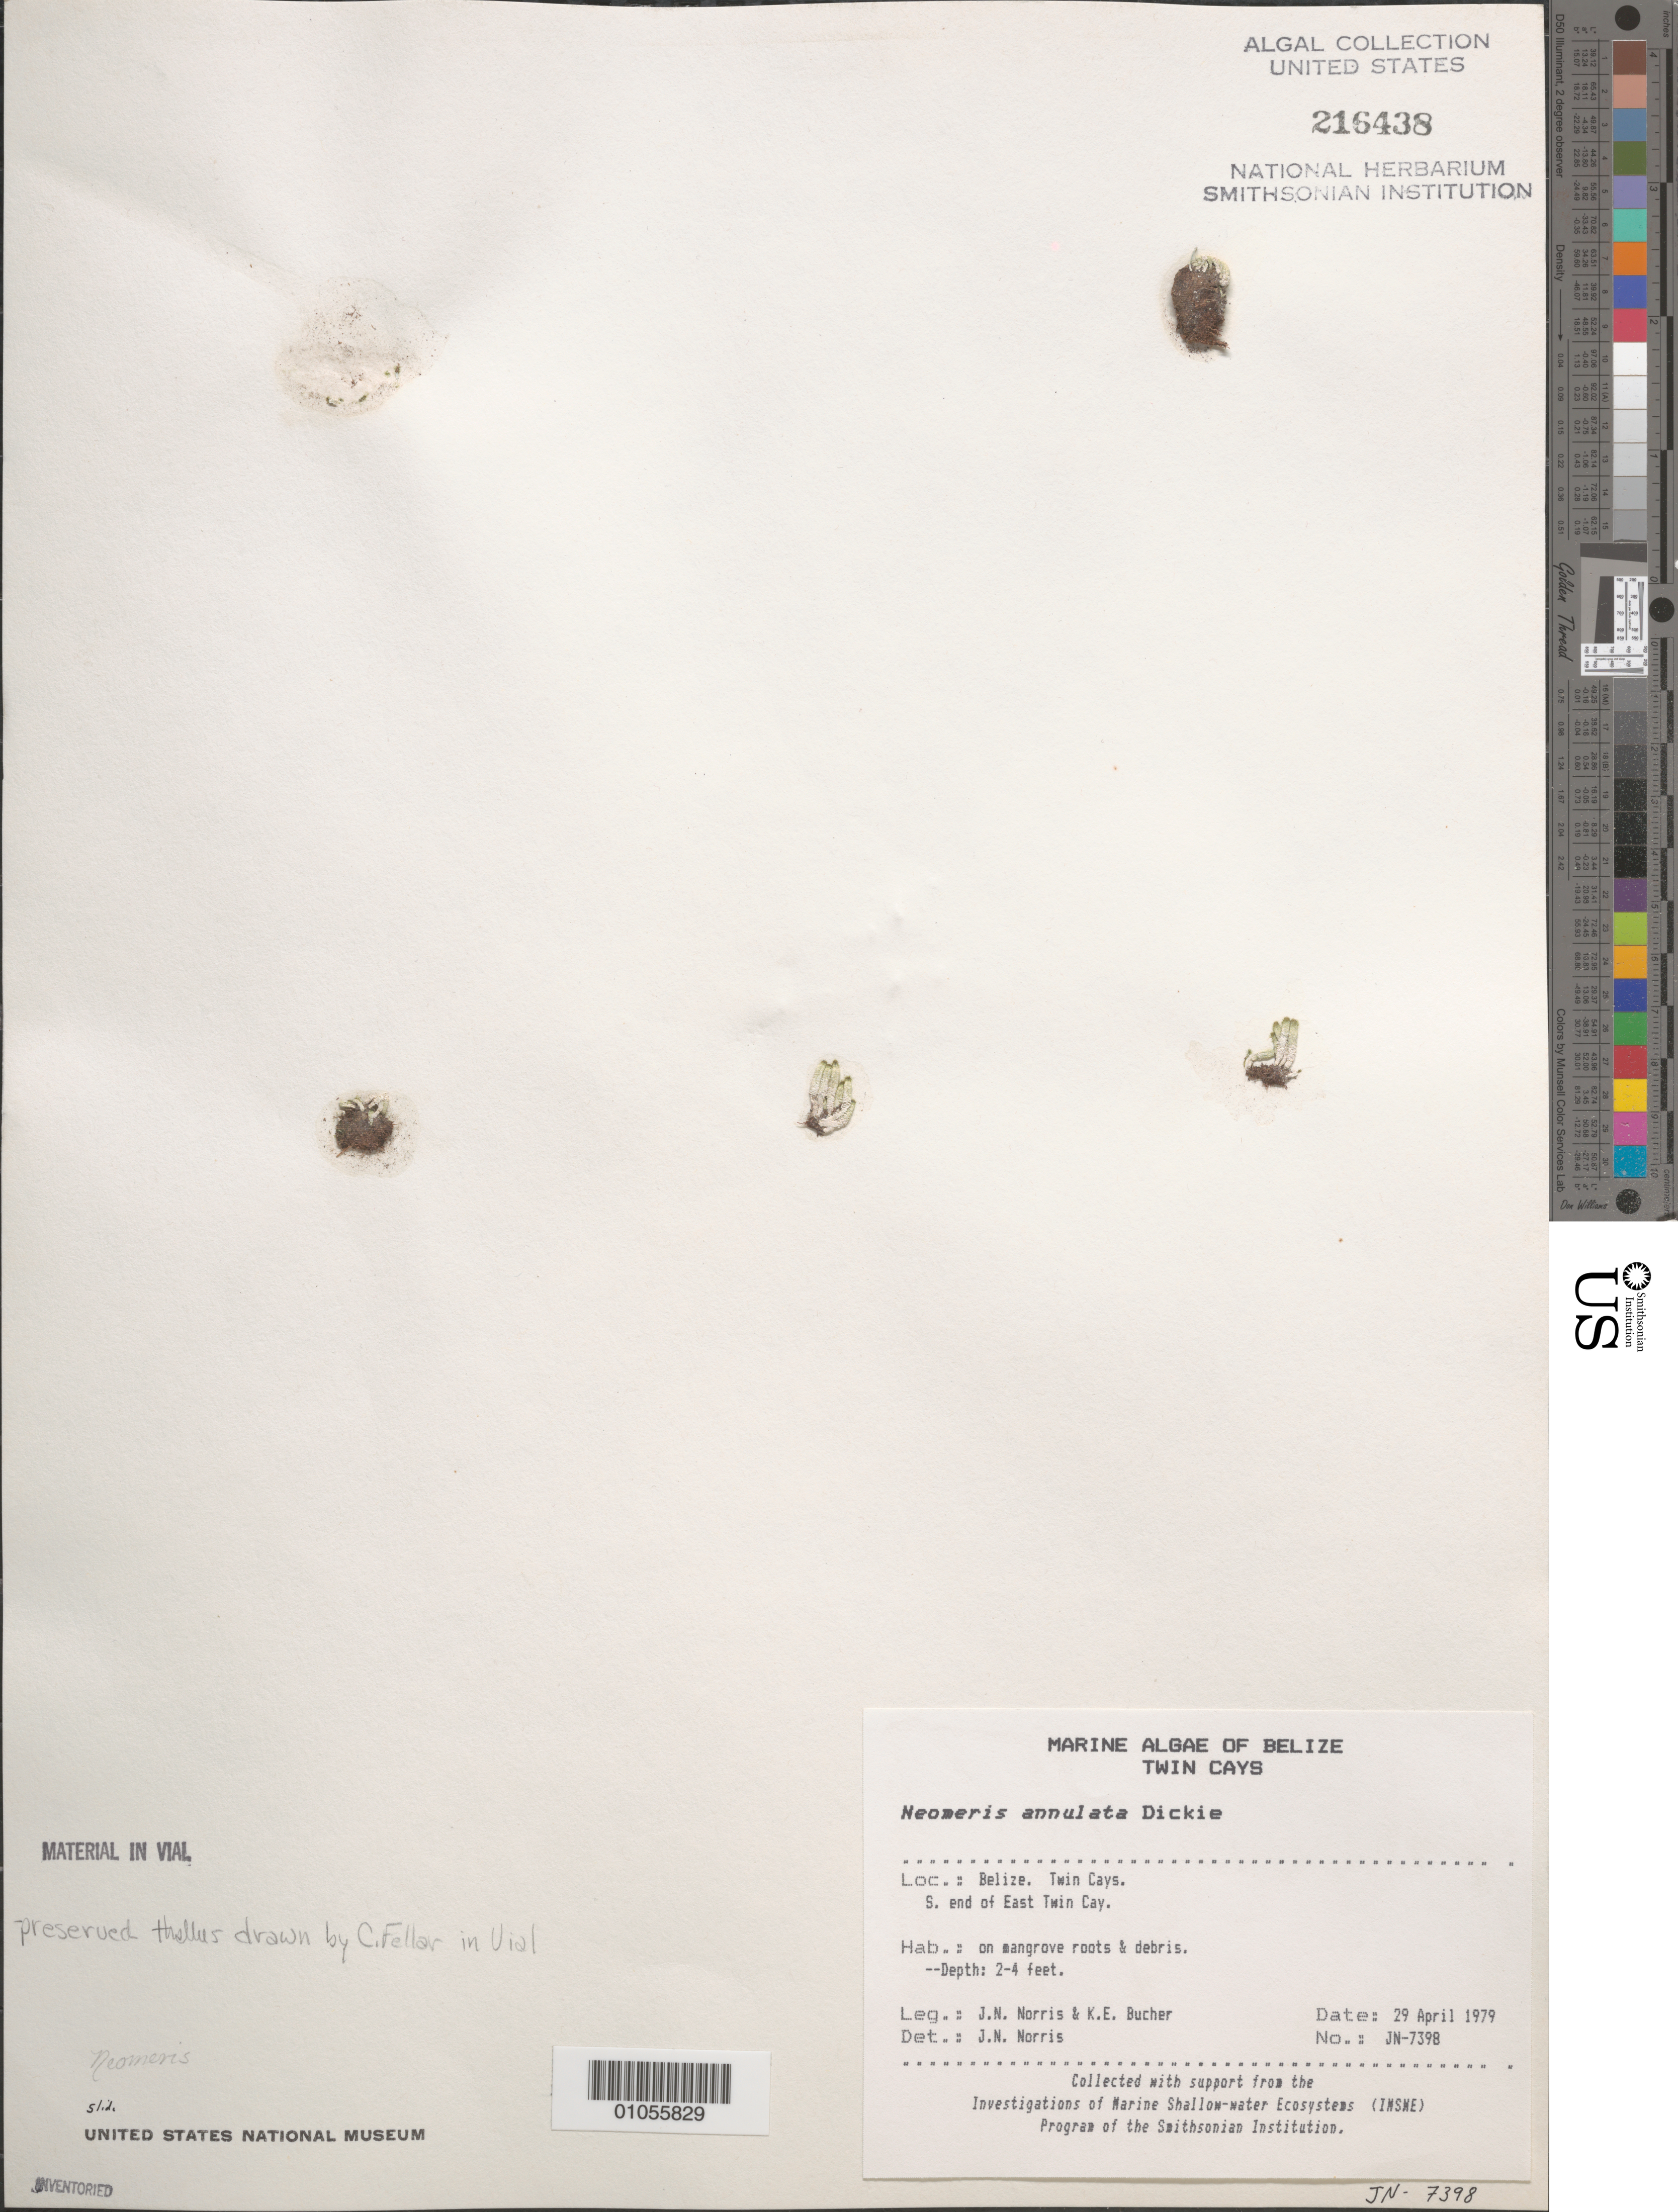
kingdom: Plantae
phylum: Chlorophyta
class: Ulvophyceae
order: Dasycladales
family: Dasycladaceae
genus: Neomeris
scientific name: Neomeris annulata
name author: Dickie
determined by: Norris, James N.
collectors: J. N. Norris & K. E. Bucher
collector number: JN-7398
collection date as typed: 29 Apr 1979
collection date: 1979-04-29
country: Belize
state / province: Stann Creek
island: East Twin Cay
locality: South end of East Twin Cay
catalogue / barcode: US 216438